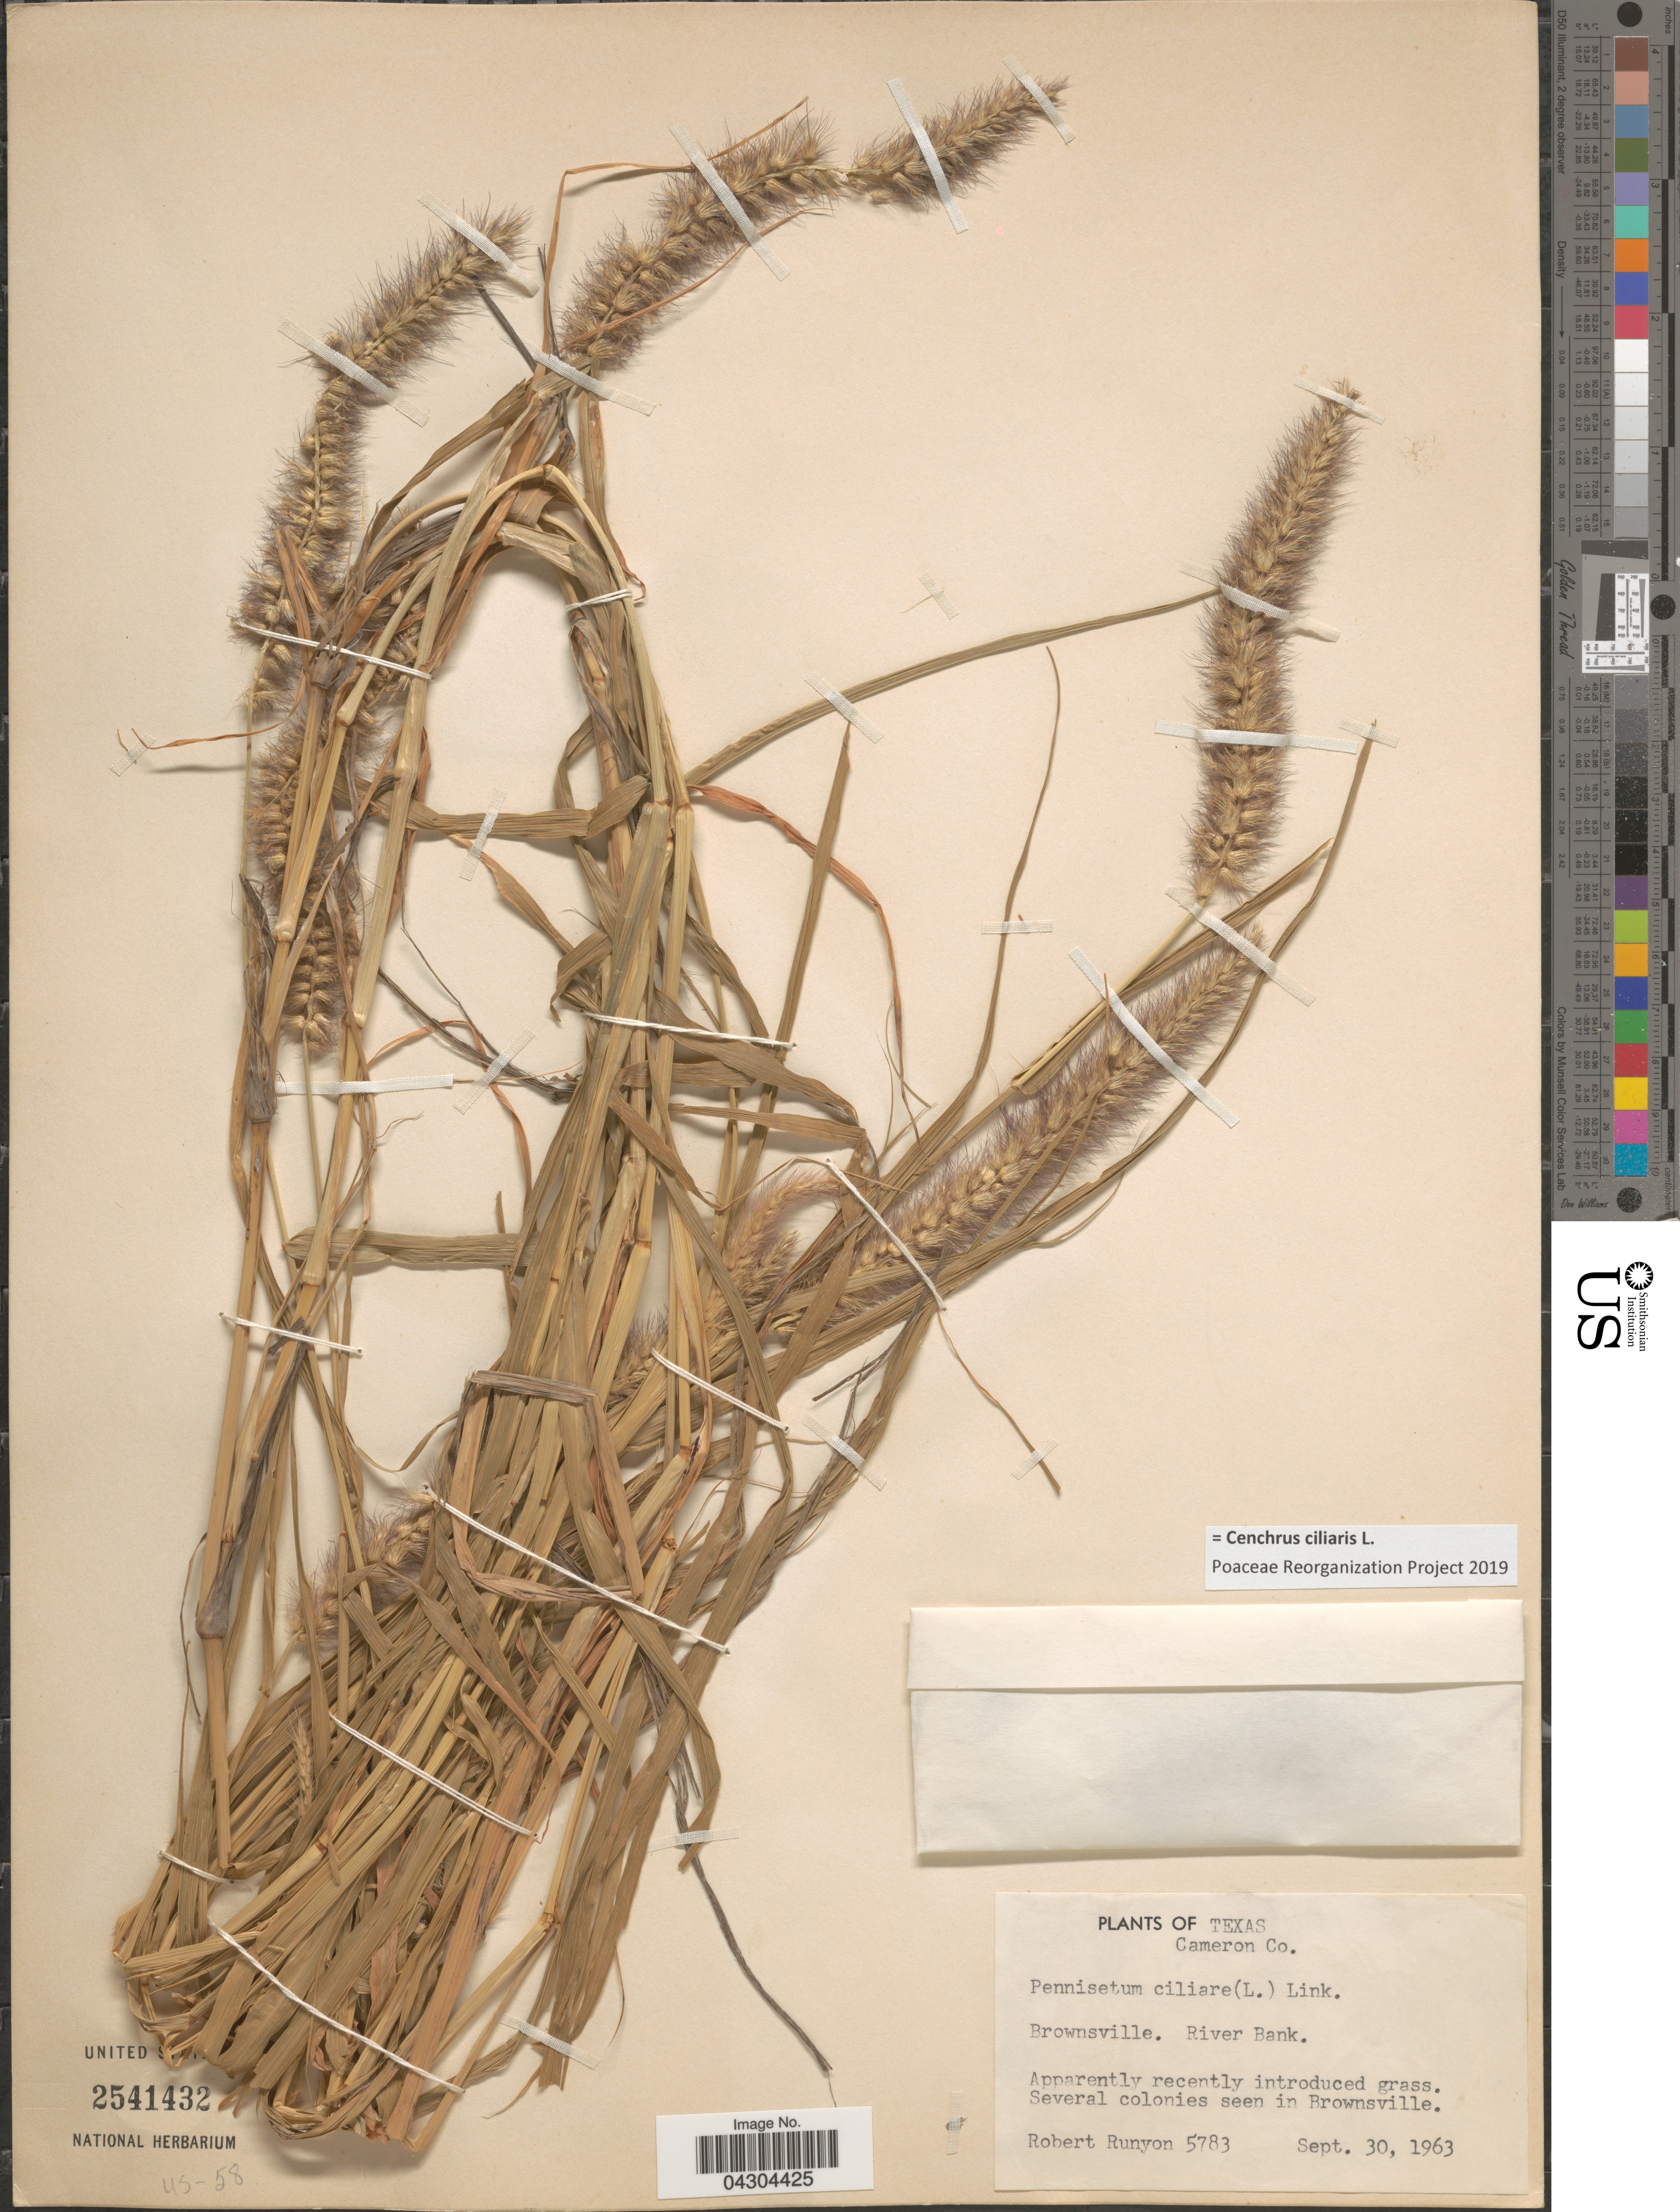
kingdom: Plantae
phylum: Tracheophyta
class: Liliopsida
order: Poales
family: Poaceae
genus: Cenchrus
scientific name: Cenchrus ciliaris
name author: L.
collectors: R. Runyon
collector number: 5783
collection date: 1963-09-30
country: United States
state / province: Texas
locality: Cameron Co. Brownsville. River Bank.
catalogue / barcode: US 2541432